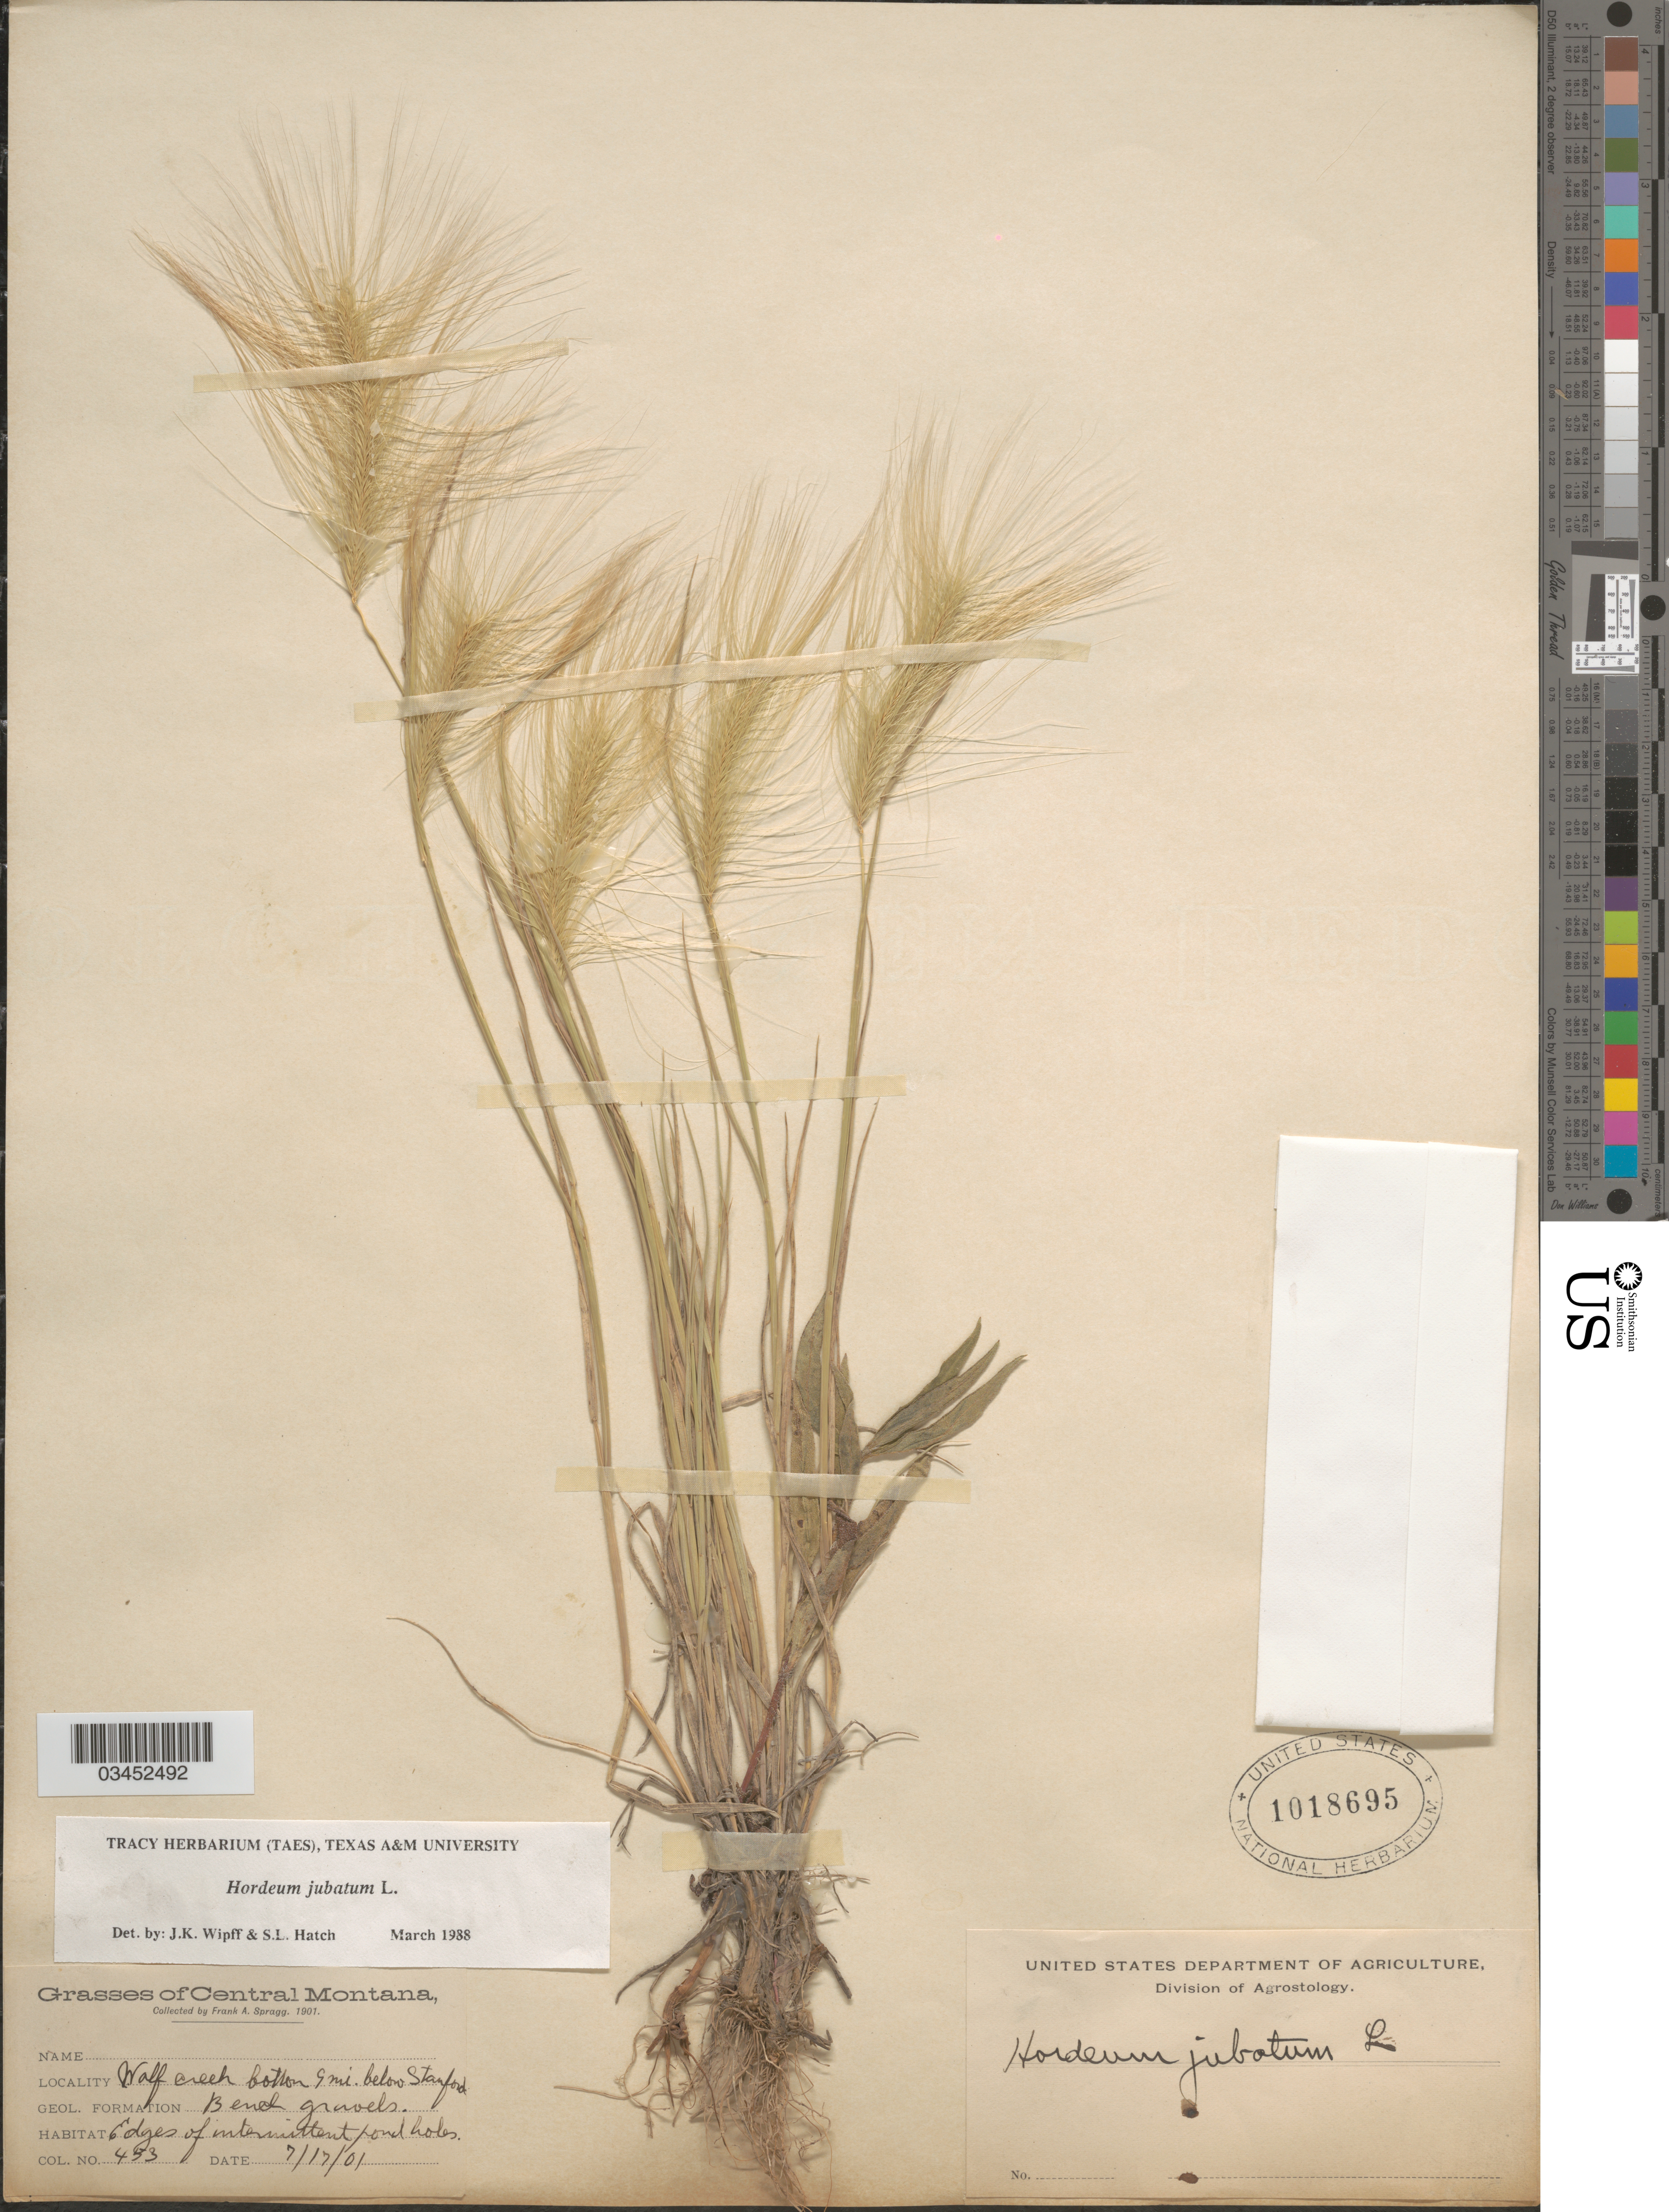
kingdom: Plantae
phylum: Tracheophyta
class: Liliopsida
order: Poales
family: Poaceae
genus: Hordeum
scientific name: Hordeum jubatum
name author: L.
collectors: F. Spragg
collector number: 453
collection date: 1901-07-17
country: United States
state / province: Montana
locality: Central Montana. Wolf creek bottom 9 mi. below Stanford.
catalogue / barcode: US 1018695